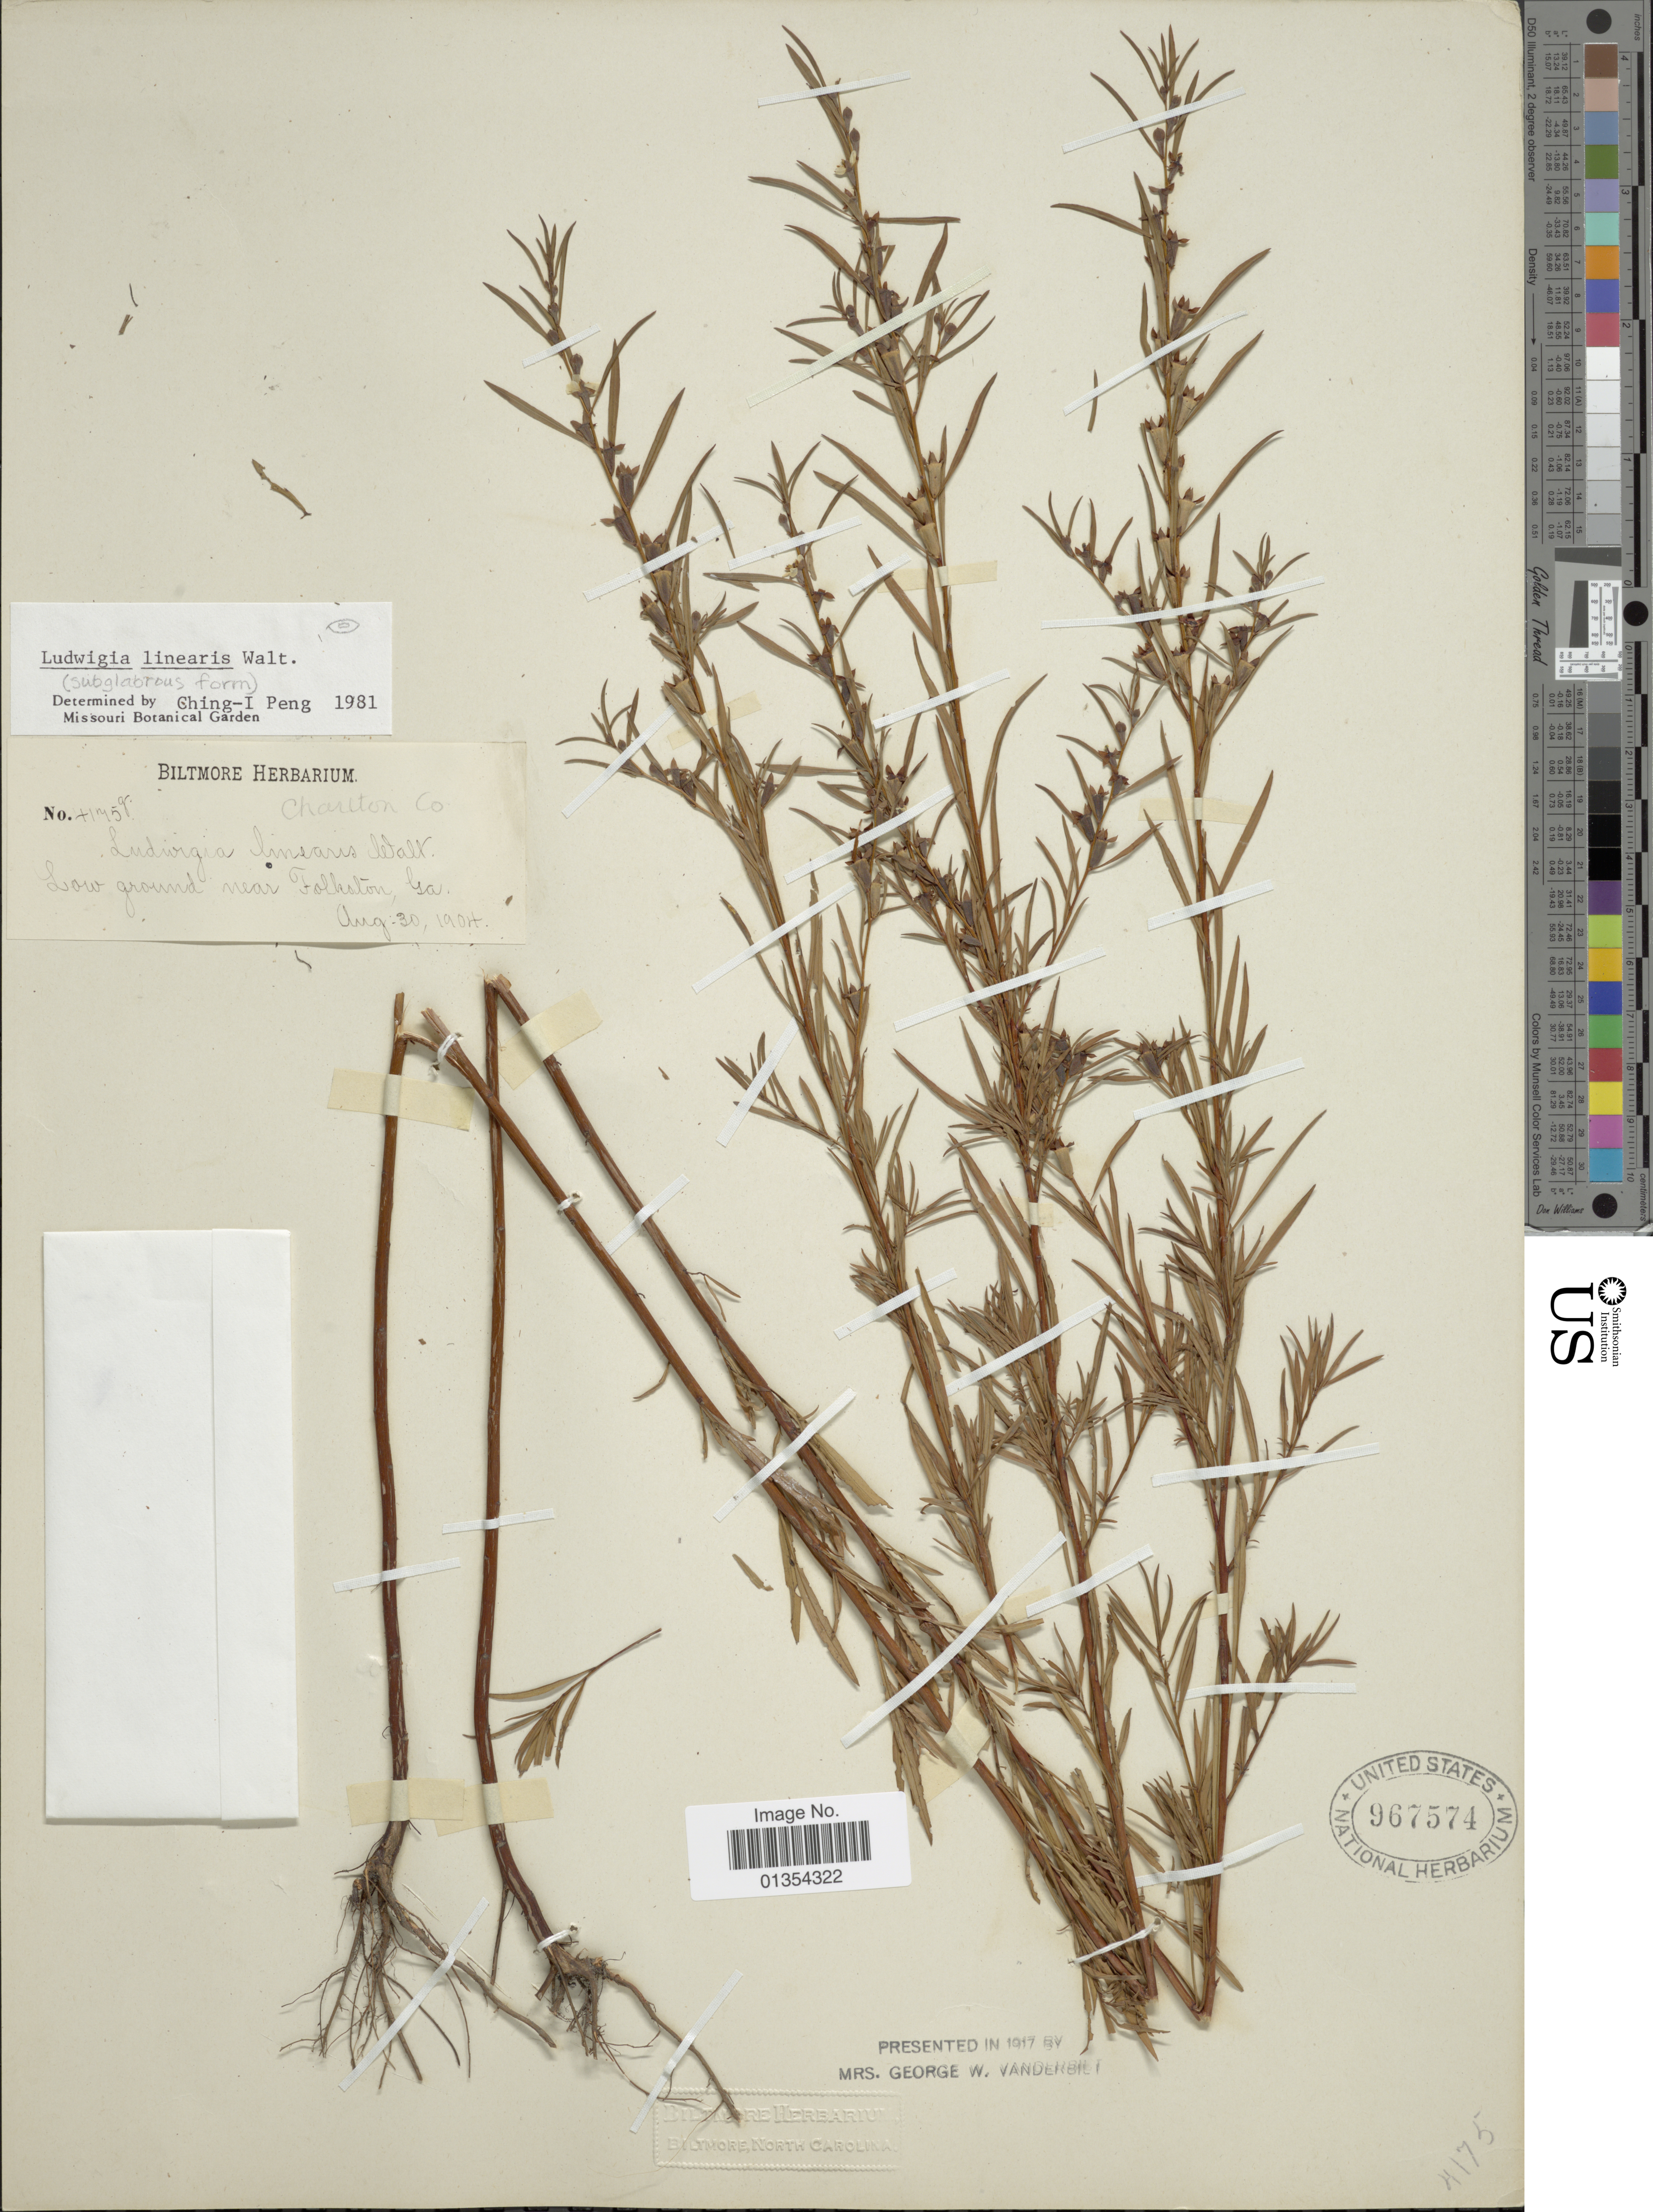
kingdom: Plantae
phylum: Tracheophyta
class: Magnoliopsida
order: Myrtales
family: Onagraceae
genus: Ludwigia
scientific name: Ludwigia linearis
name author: Walter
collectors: ex herb. Biltmore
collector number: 4175g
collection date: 1904-08-30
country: United States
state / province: Georgia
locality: Low ground near Folholon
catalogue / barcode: US 967574